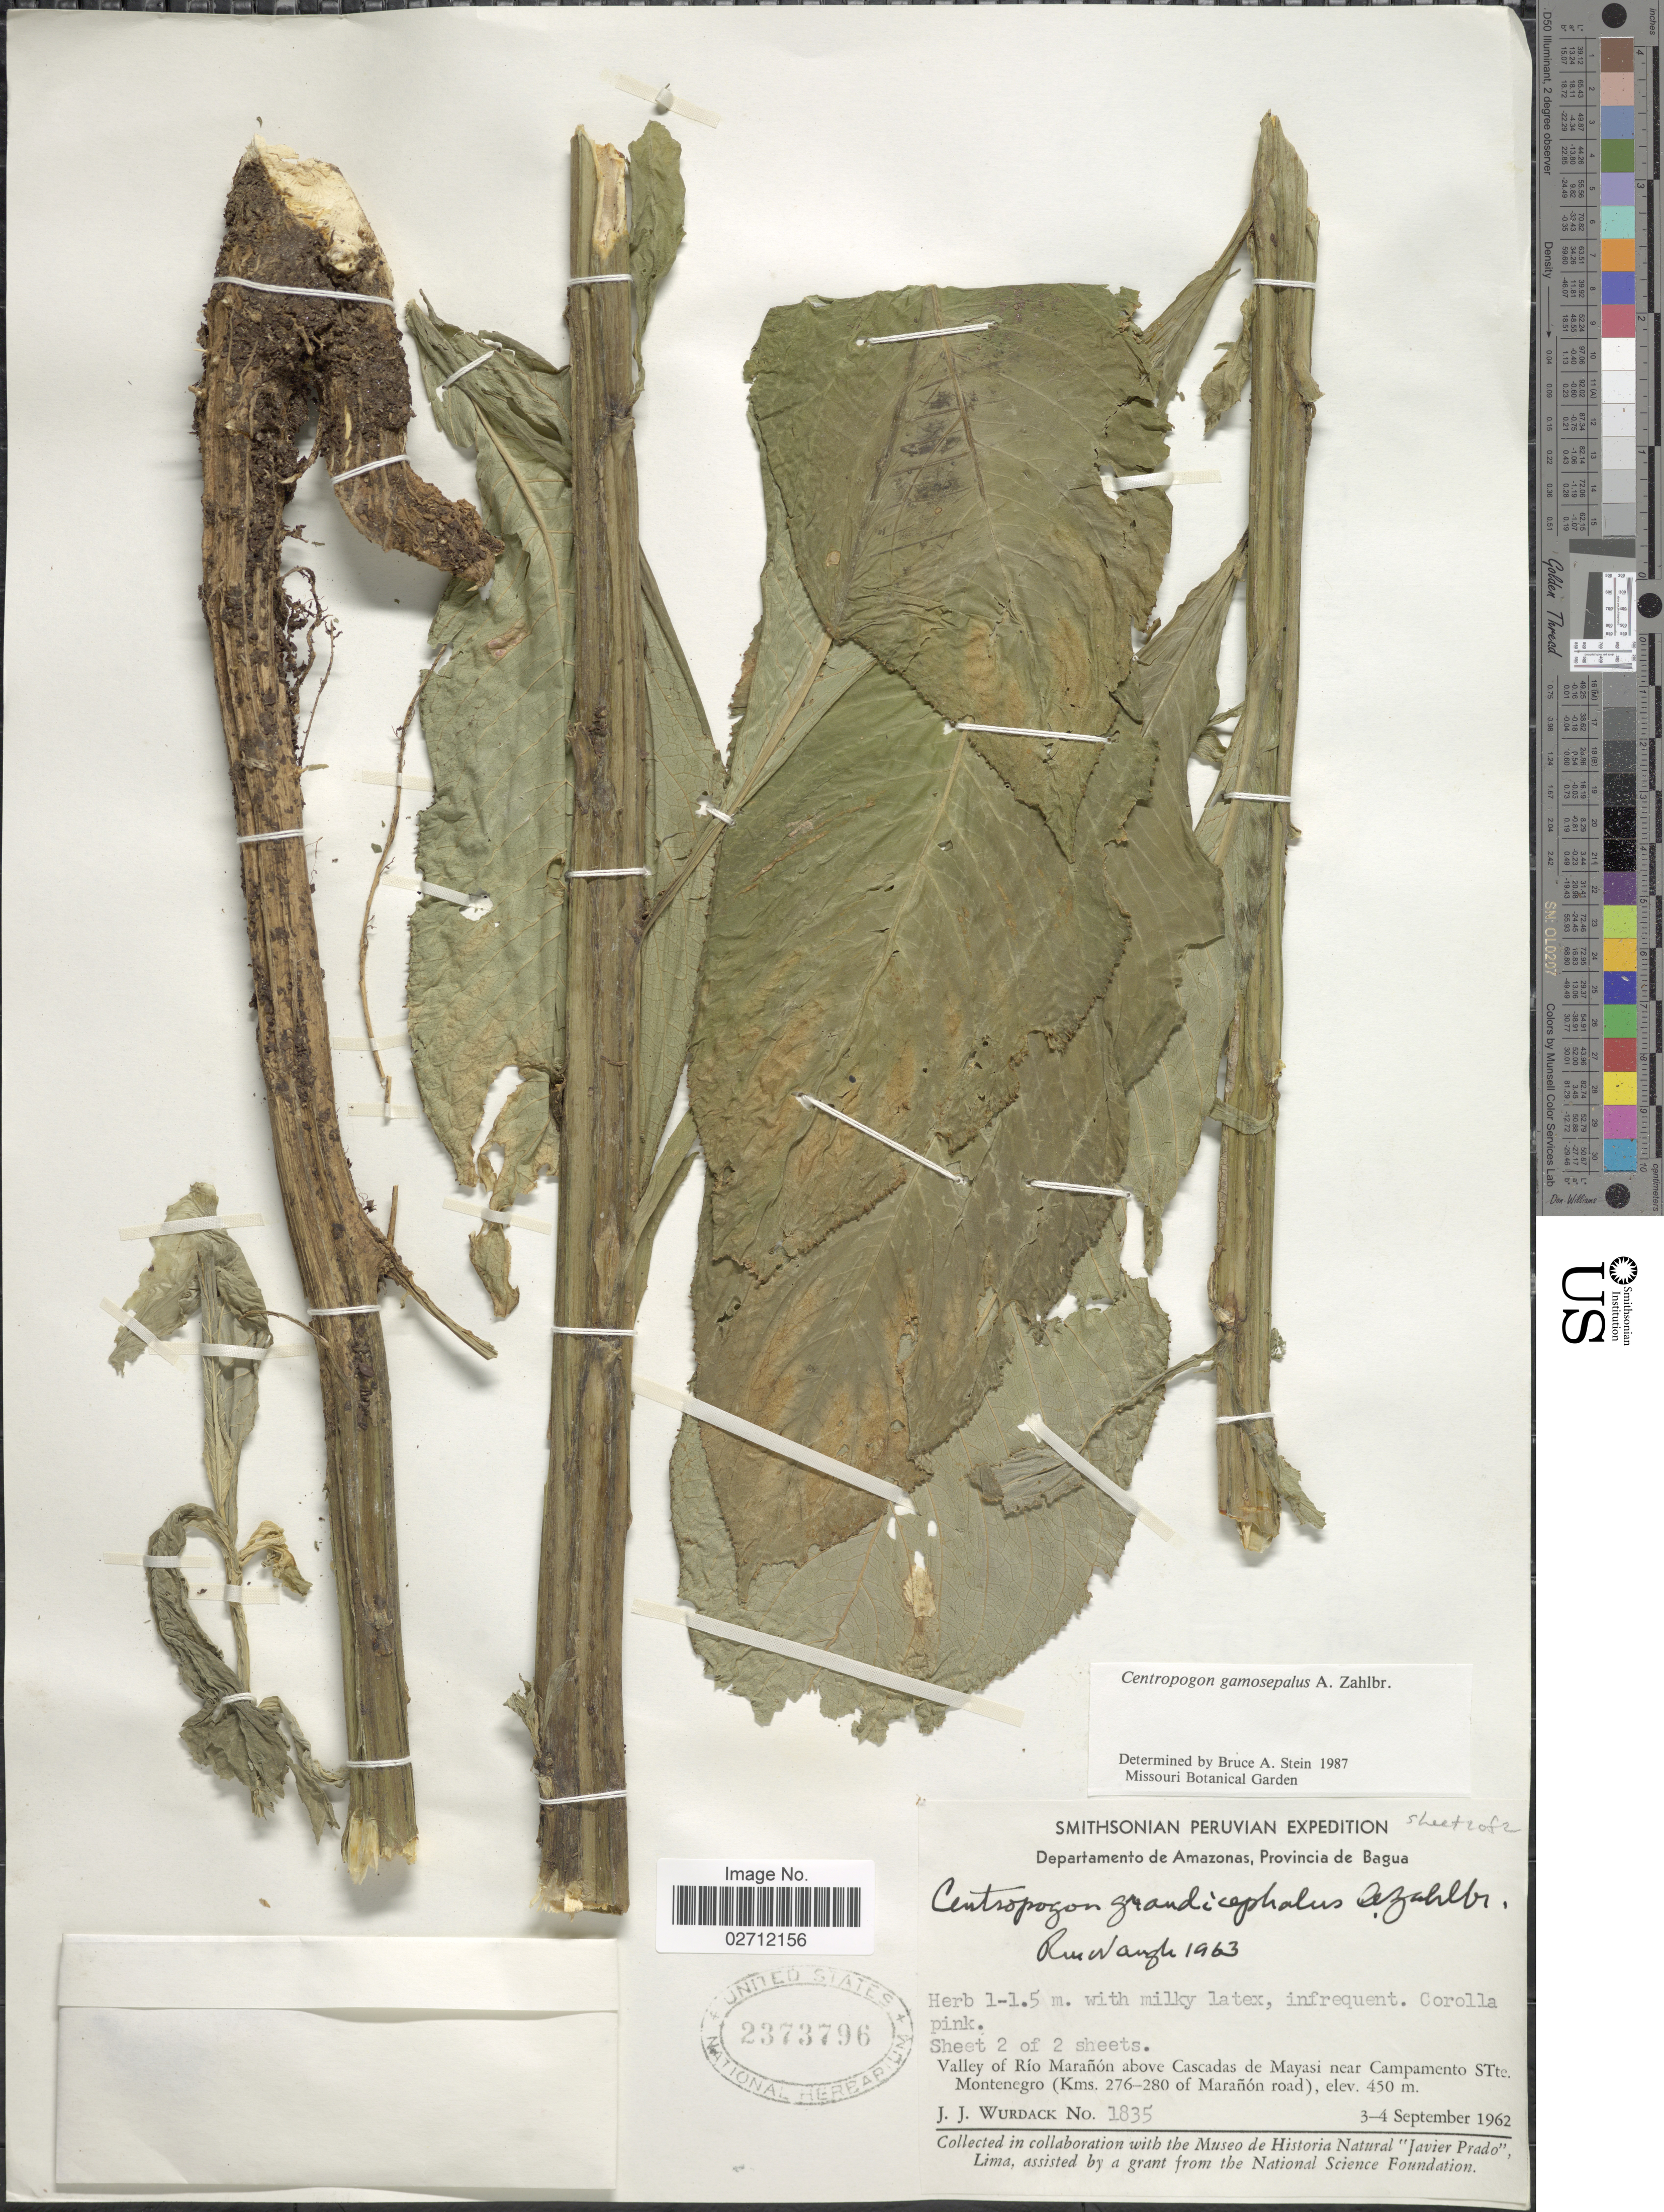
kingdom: Plantae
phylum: Tracheophyta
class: Magnoliopsida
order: Asterales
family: Campanulaceae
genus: Centropogon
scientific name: Centropogon gamosepalus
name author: Zahlbr.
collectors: J. J. Wurdack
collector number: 1835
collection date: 1962-09-03/1962-09-04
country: Peru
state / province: Amazonas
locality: Provincia de Bagua, Valley of Rio Maranon above Cascadas de Mayasi near Campamento STte. Montenegro (Kms. 276-280 of Maranon road).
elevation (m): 450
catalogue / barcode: US 2373796